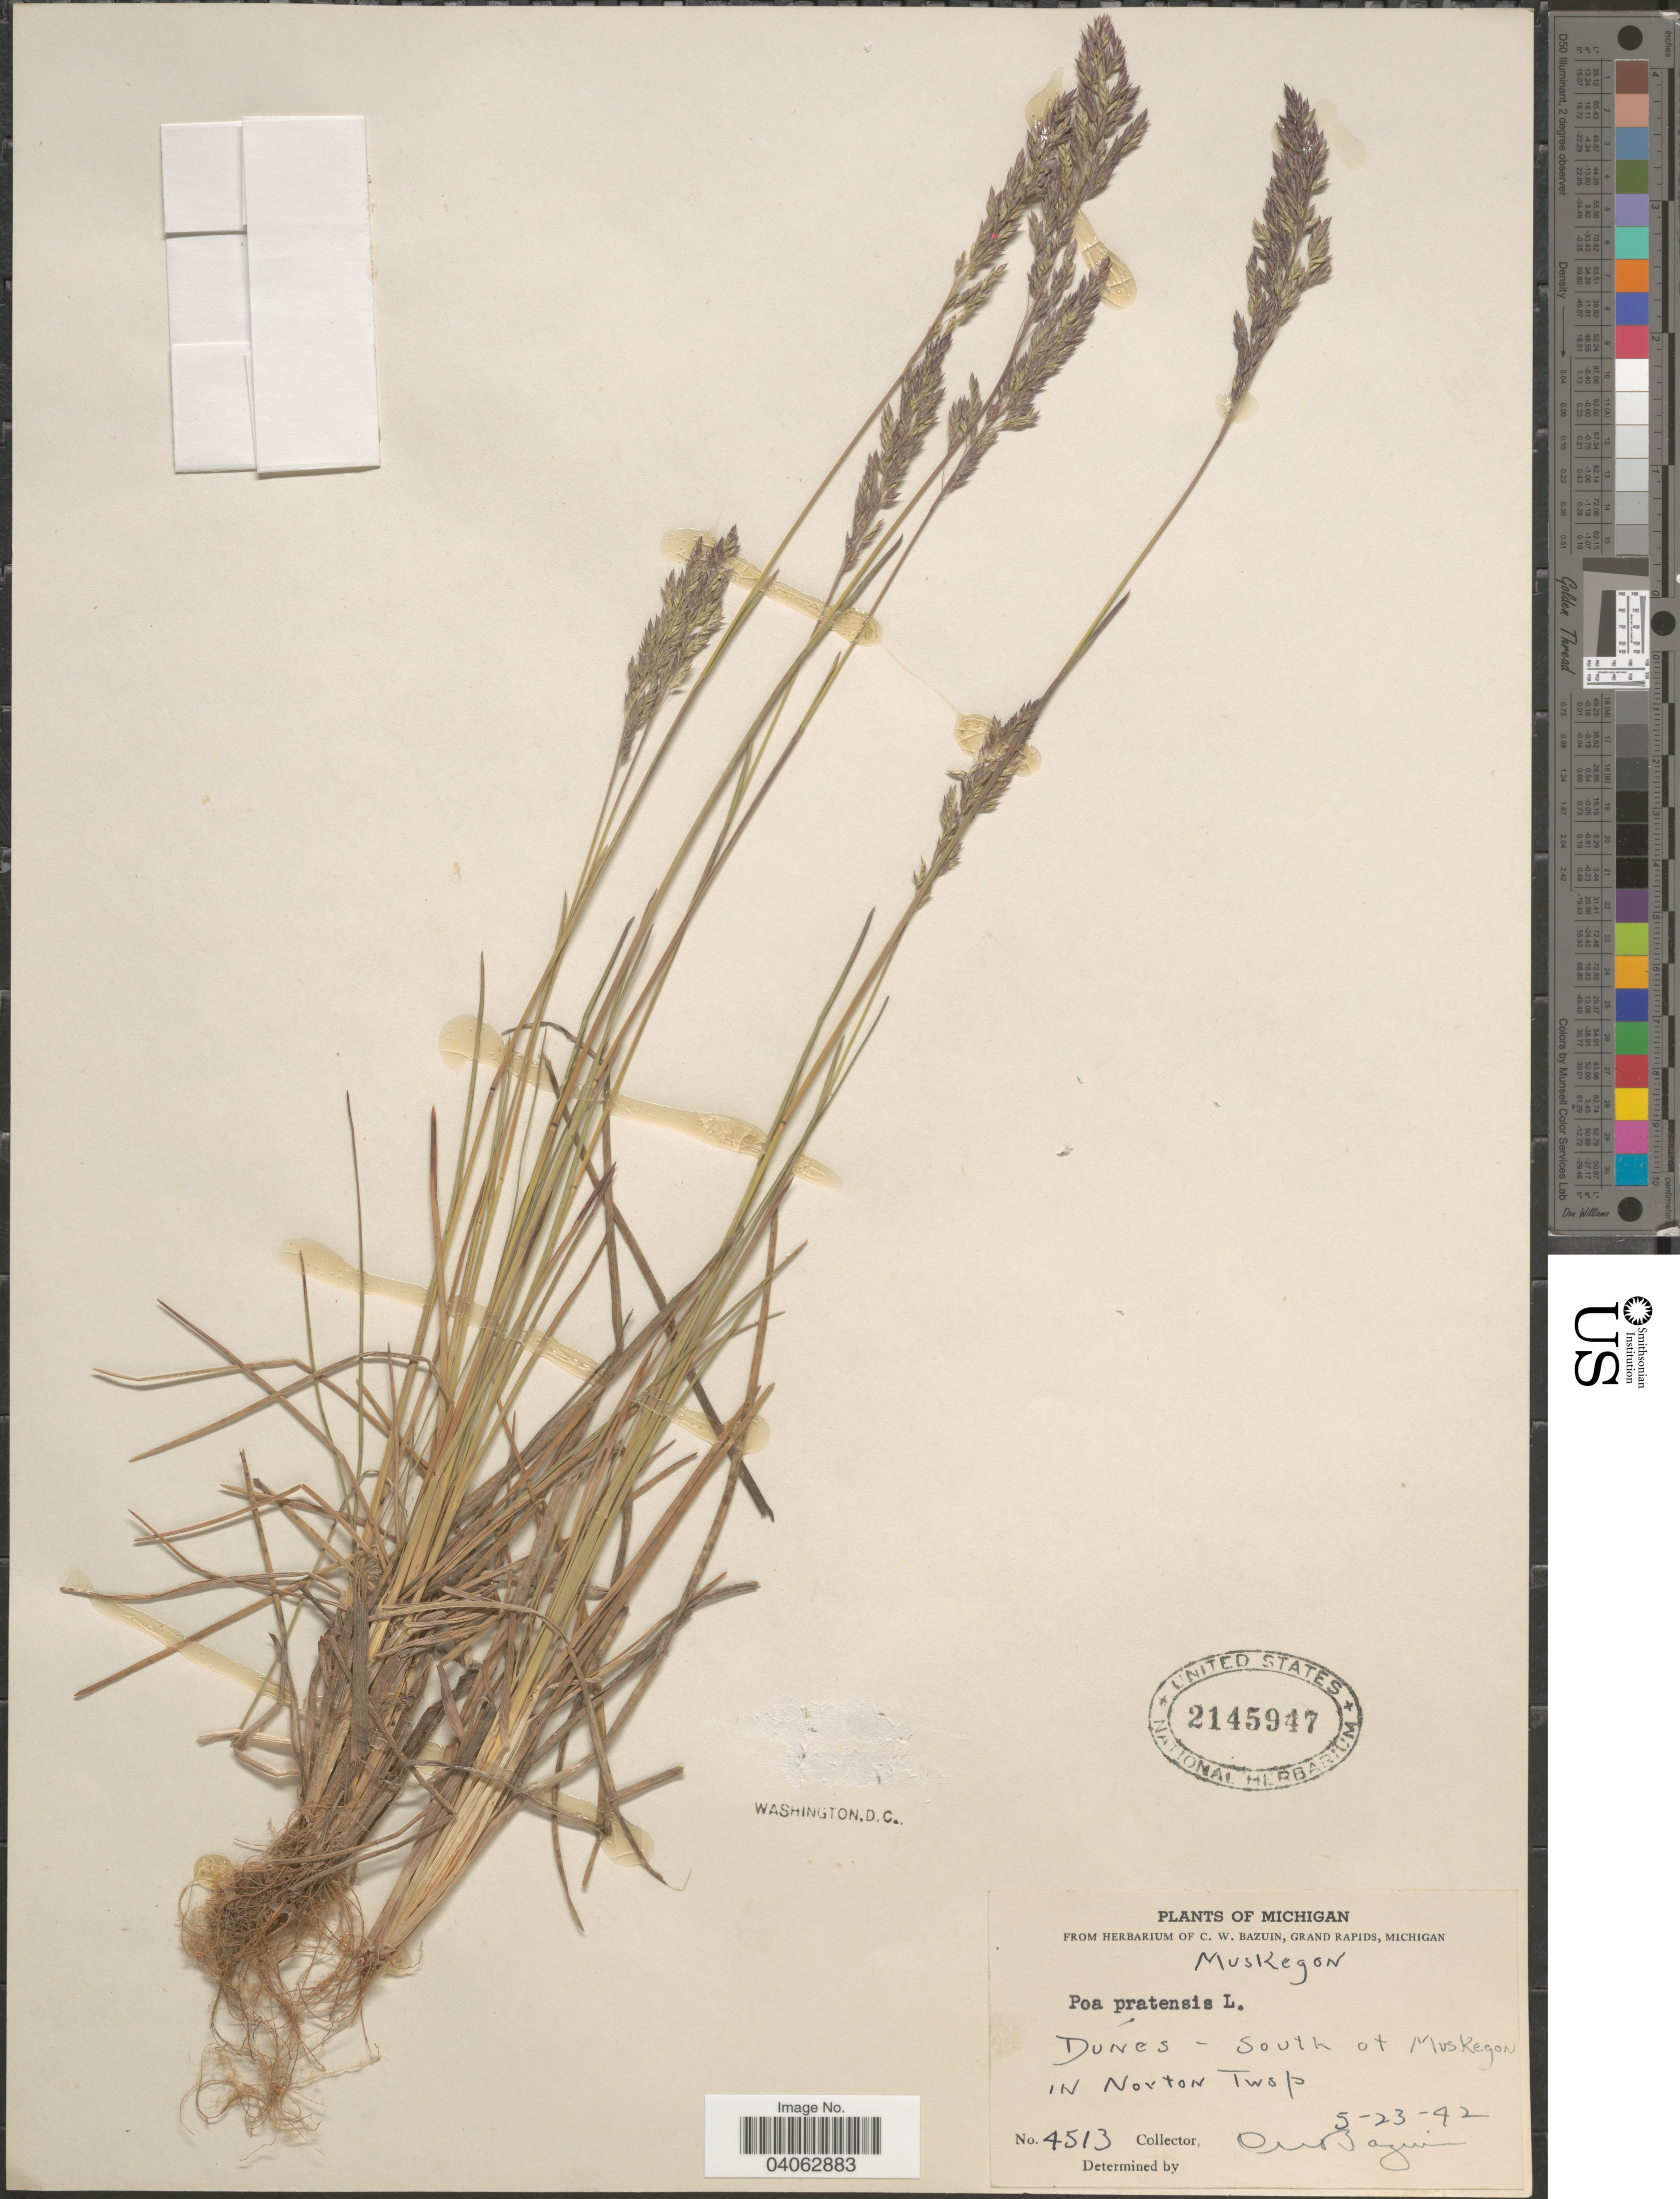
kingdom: Plantae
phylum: Tracheophyta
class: Liliopsida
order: Poales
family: Poaceae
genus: Poa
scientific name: Poa pratensis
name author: L.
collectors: C. Bazuin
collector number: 4513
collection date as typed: Transcribed d/m/y: 23/5/42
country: United States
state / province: Michigan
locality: Muskegon. South of Muskegon in Norton Twsp.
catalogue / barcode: US 2145947